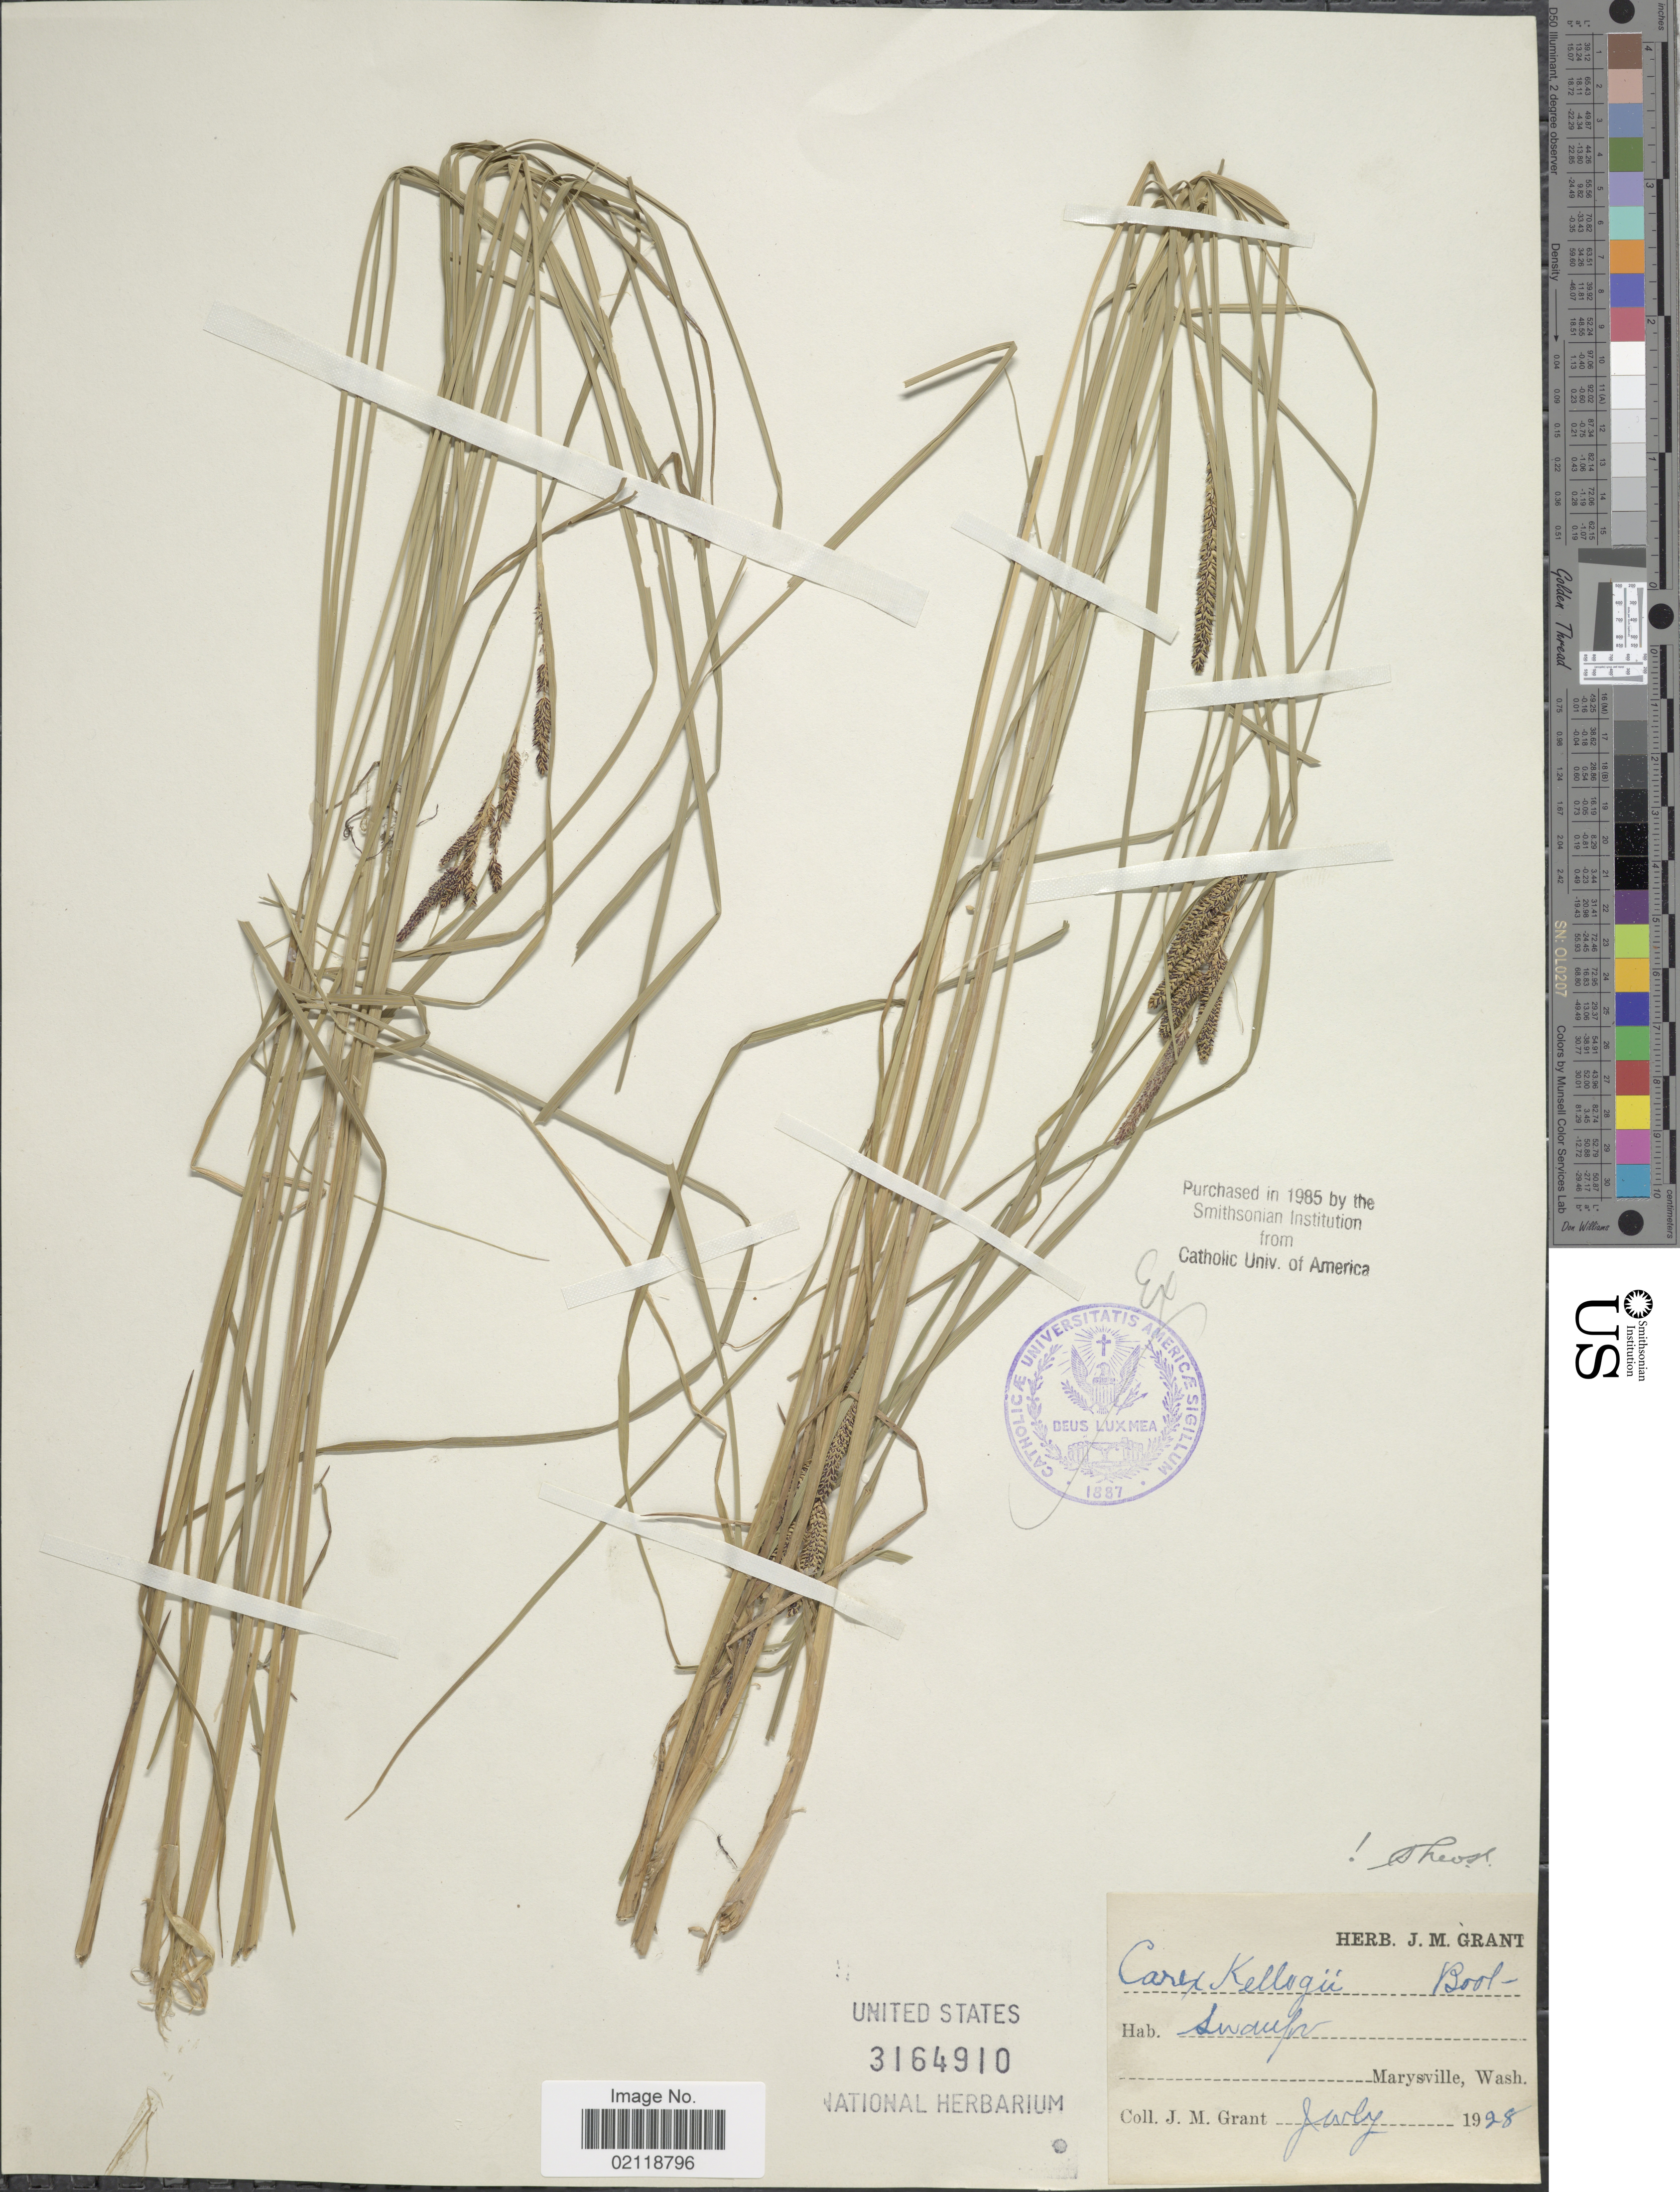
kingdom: Plantae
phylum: Tracheophyta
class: Liliopsida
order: Poales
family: Cyperaceae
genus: Carex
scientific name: Carex kelloggii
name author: W. Boott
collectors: J. M. Grant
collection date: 1928-07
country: United States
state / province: Washington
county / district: Snohomish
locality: Swamp, Marysville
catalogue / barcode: US 3164910